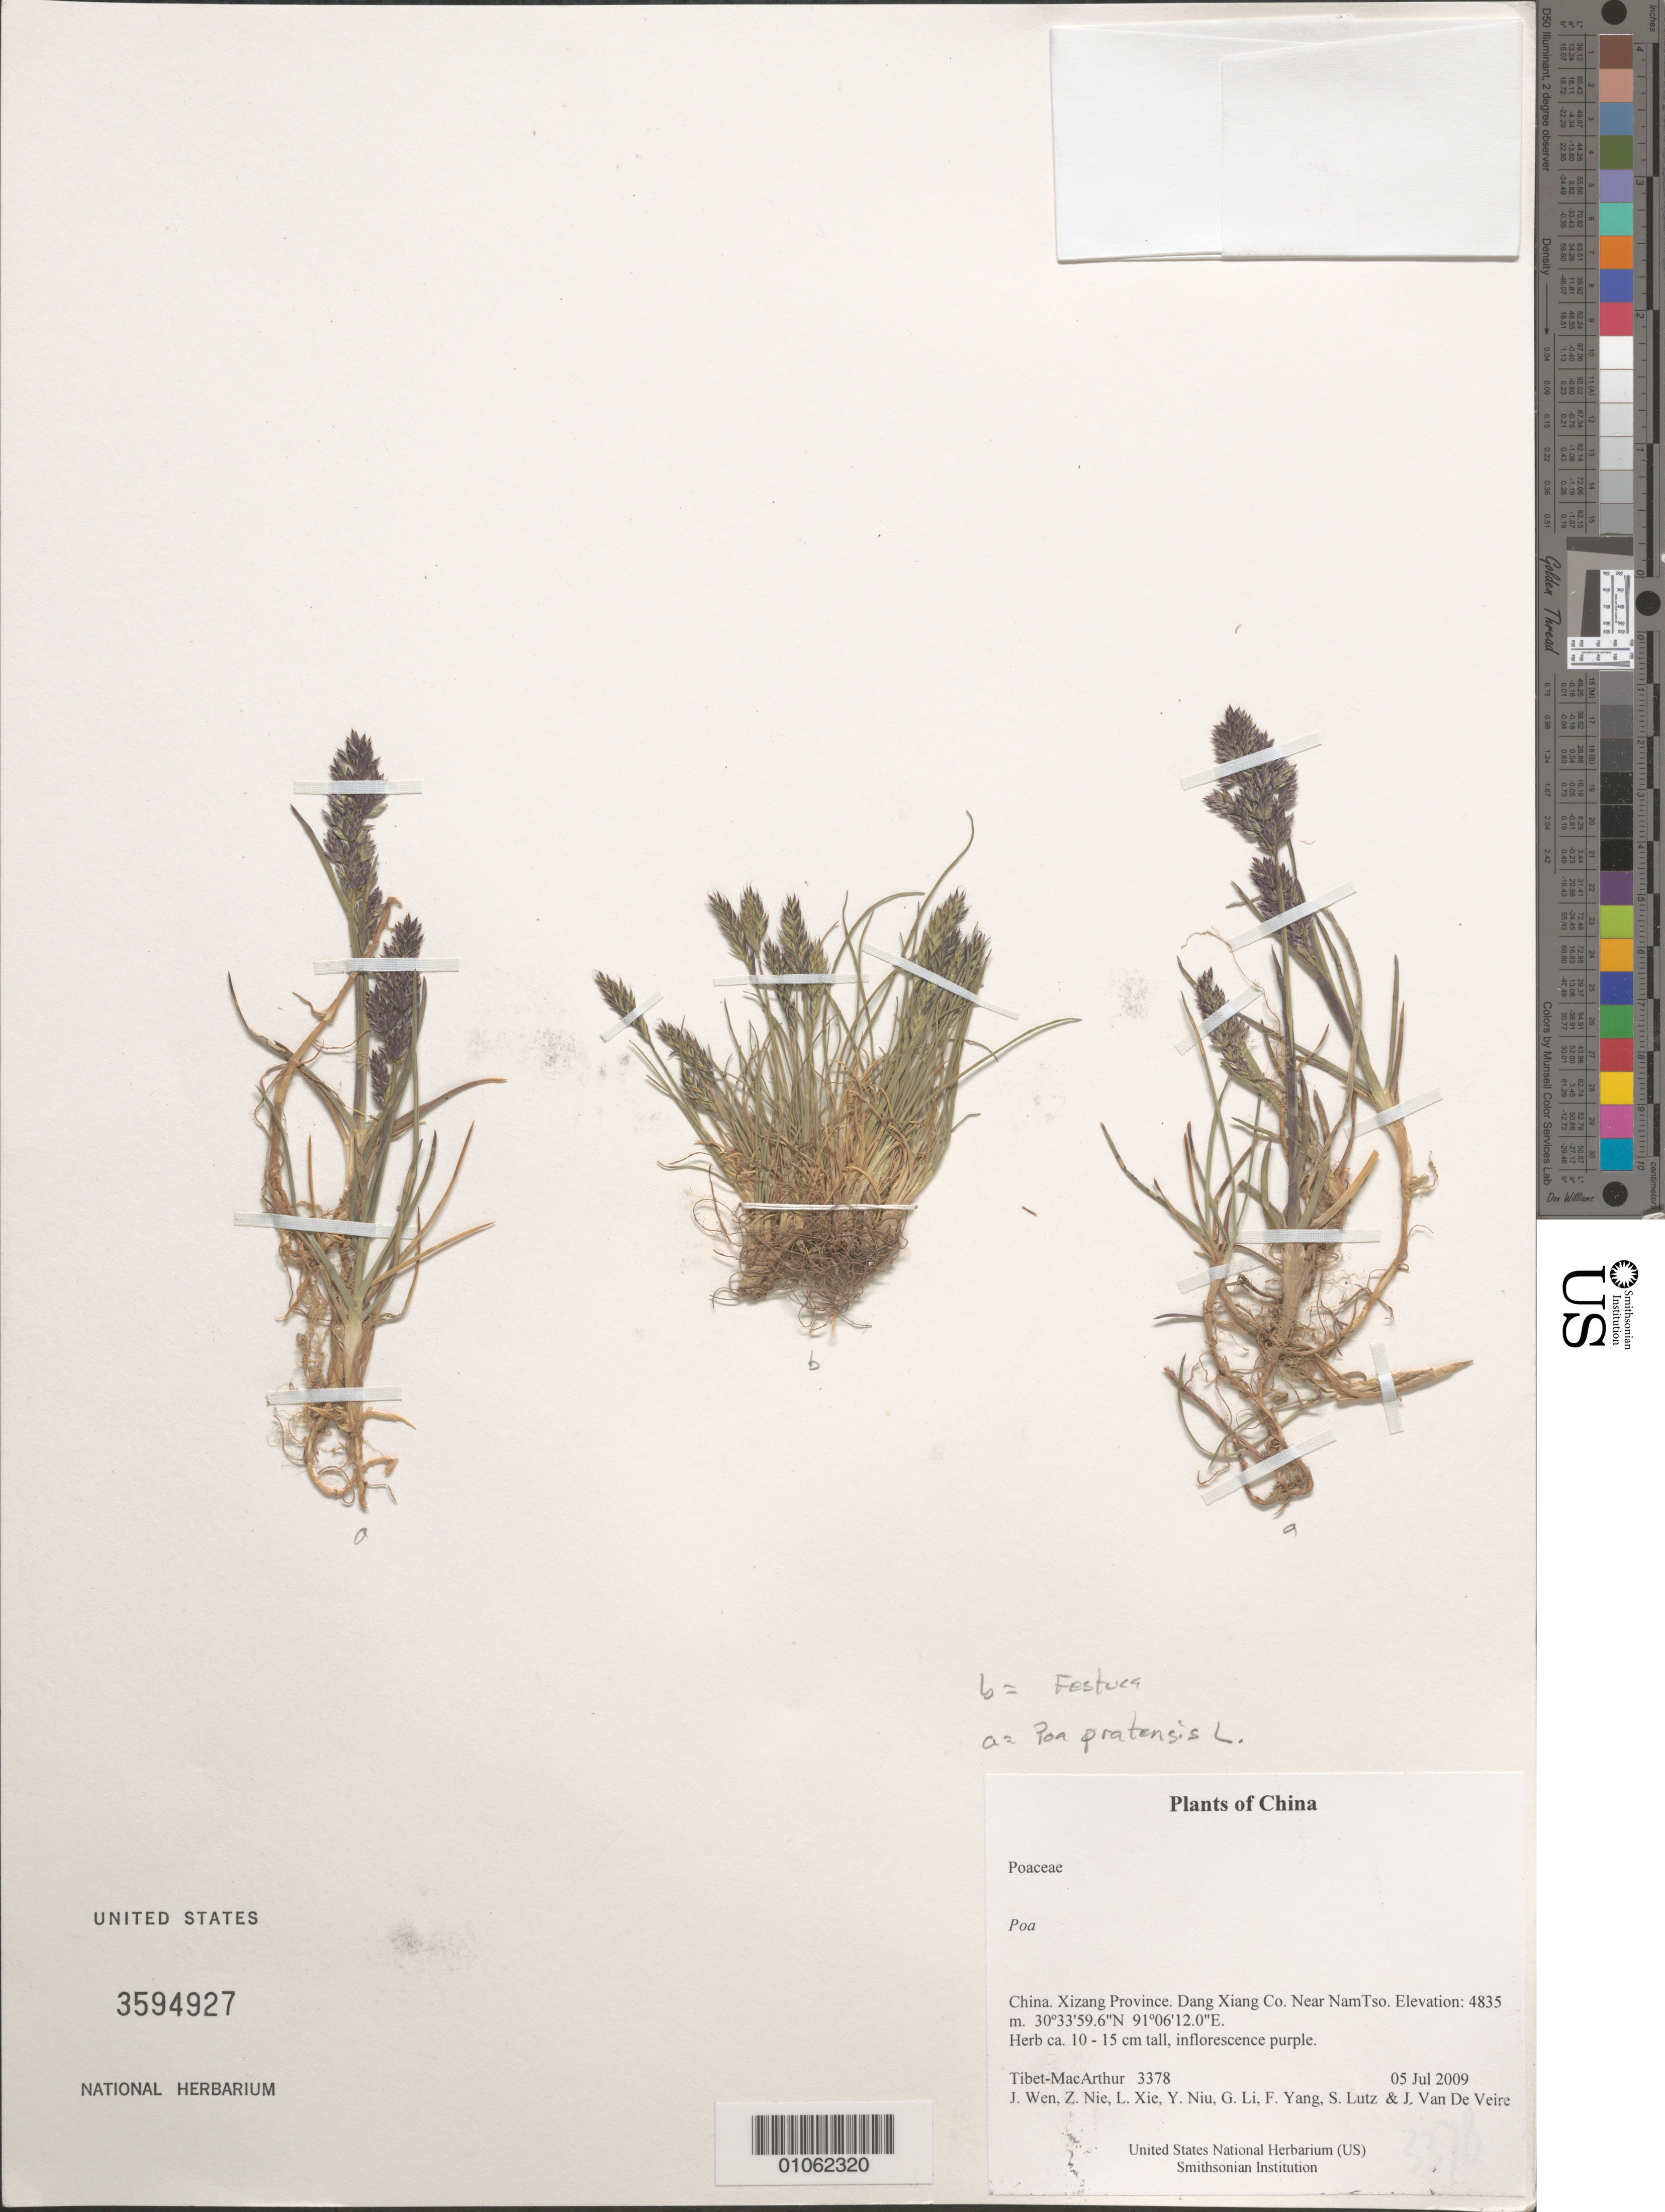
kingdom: Plantae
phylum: Tracheophyta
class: Liliopsida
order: Poales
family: Poaceae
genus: Poa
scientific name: Poa sp.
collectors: Tibet-MacArthur, J. Wen, Z. Nie, L. Xie, Y. Niu, G. Li, F. Yang, S. Lutz & J. Van De Veire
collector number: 3378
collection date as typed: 05 Jul 2009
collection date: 2009-07-05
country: China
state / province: Xizang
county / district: Dang Xiang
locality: Near NamTso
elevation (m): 4835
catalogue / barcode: US 3594927